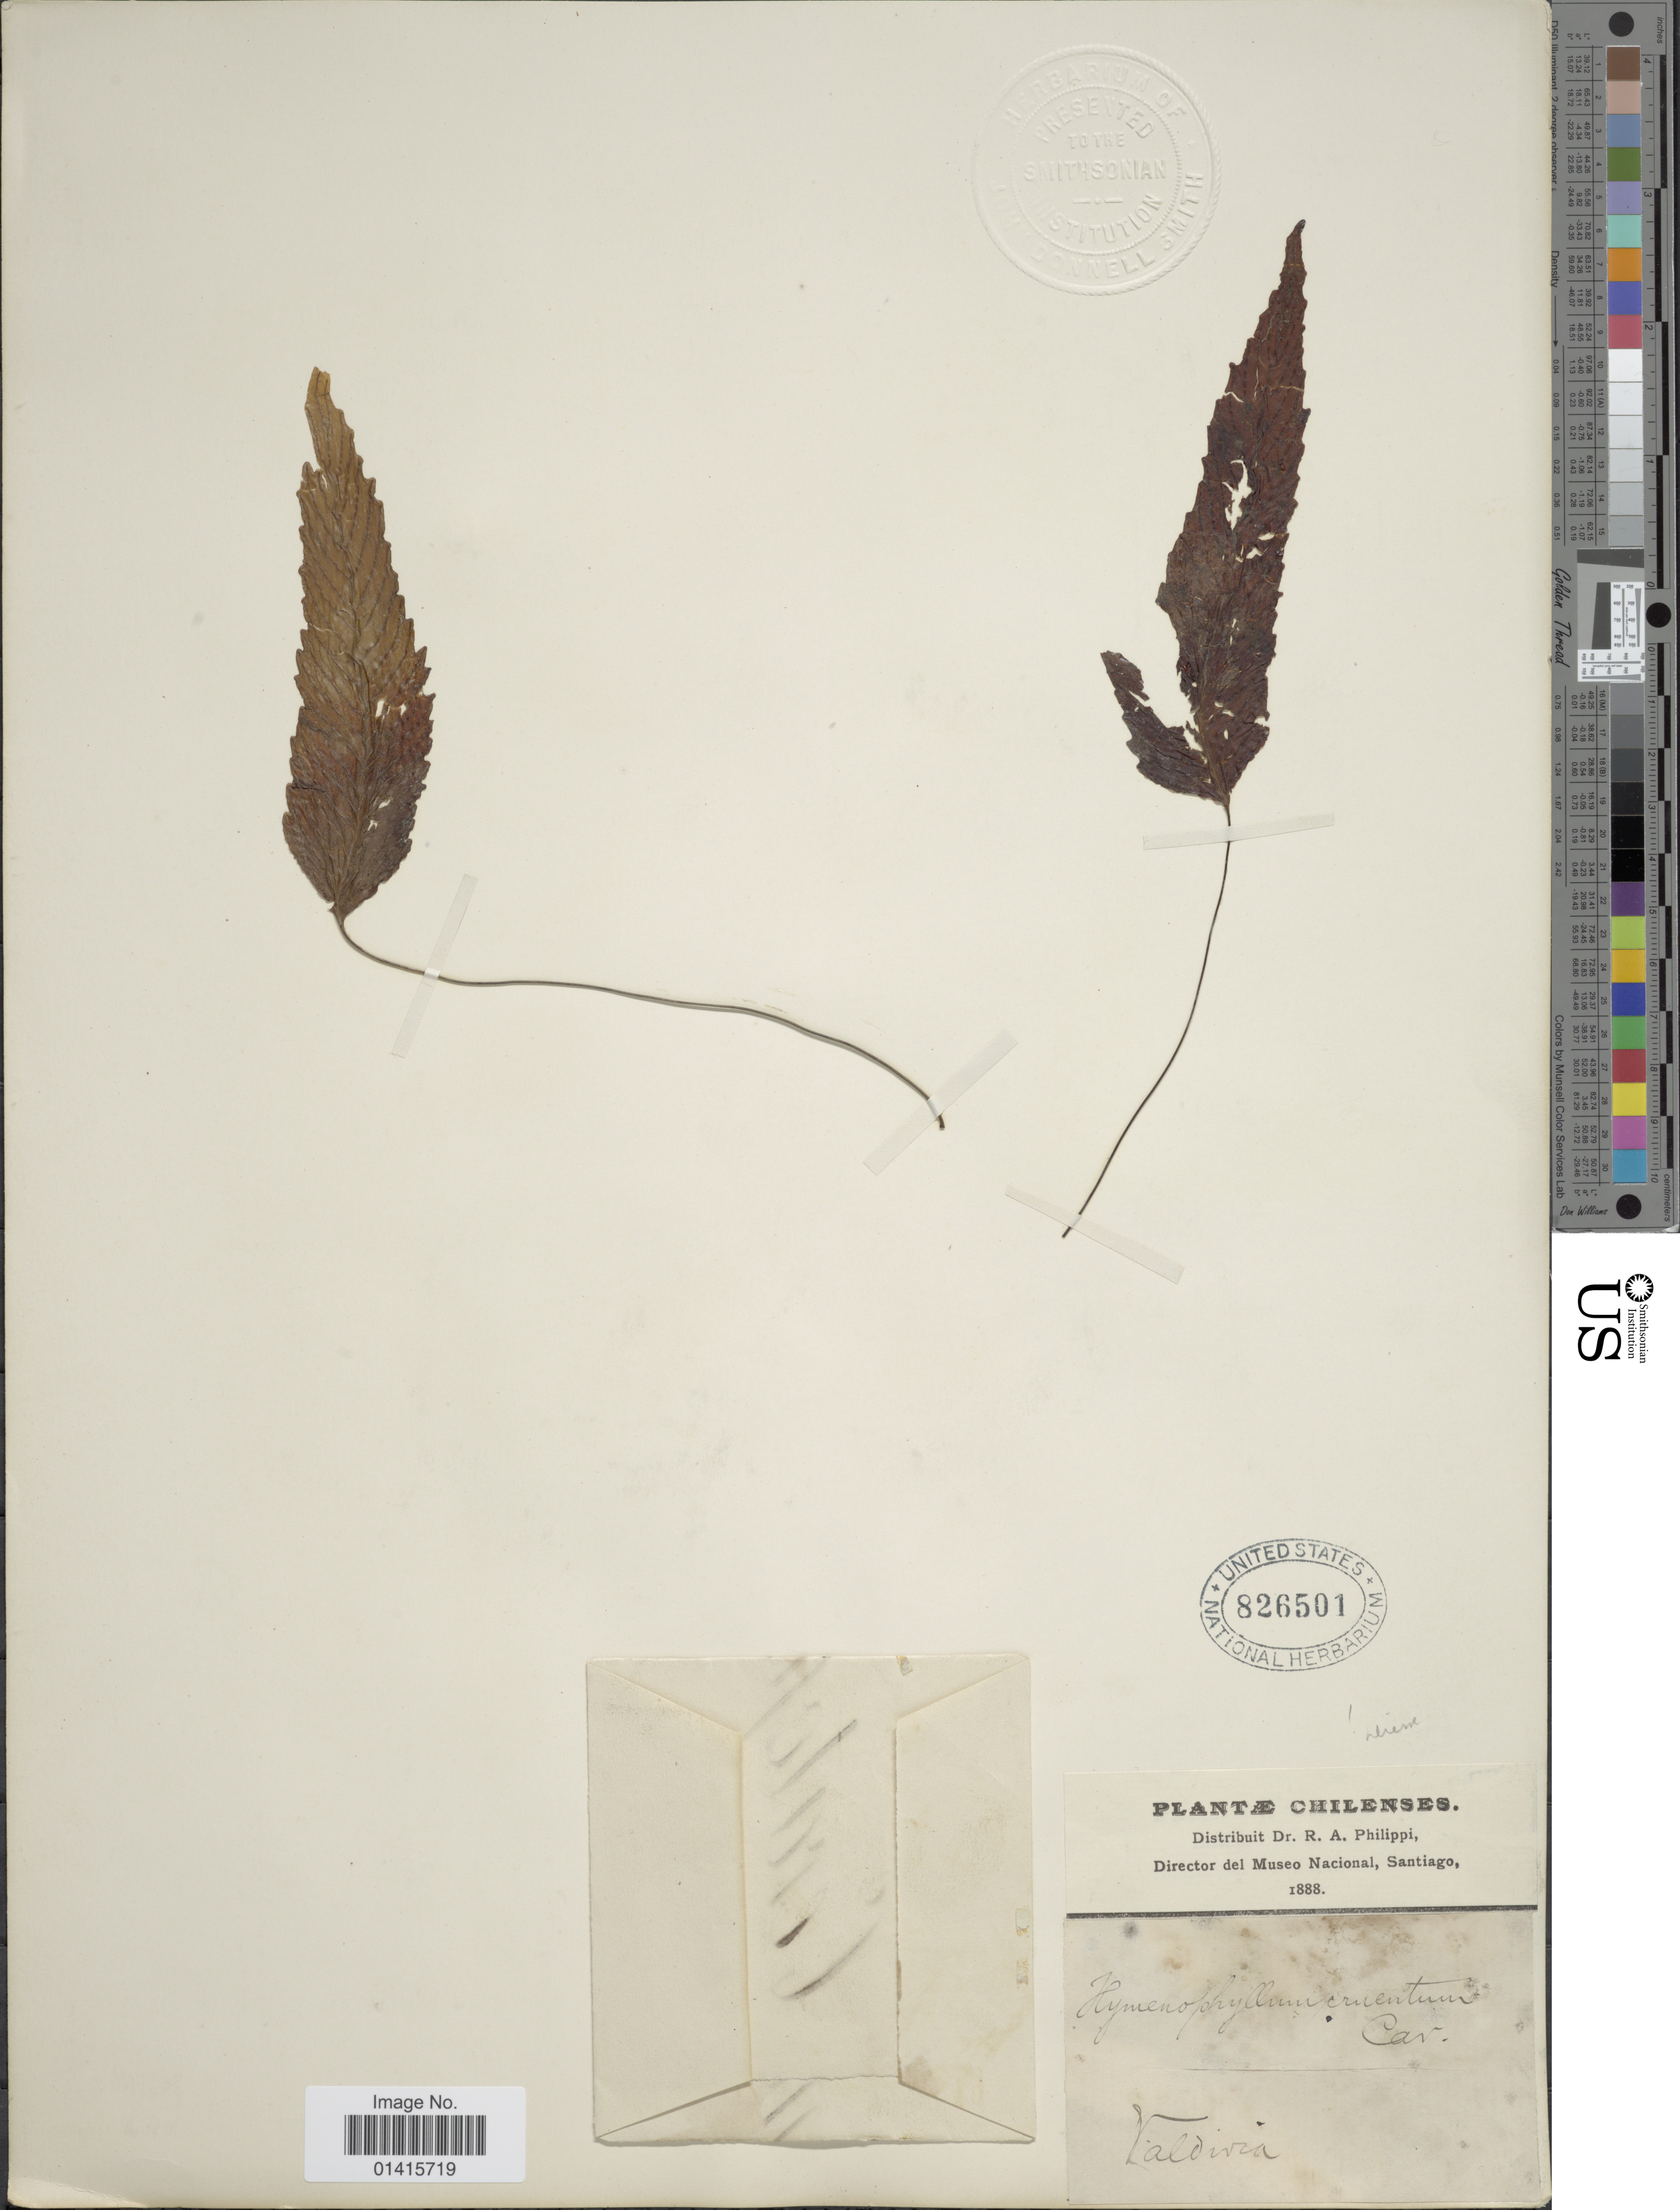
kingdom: Plantae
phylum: Tracheophyta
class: Polypodiopsida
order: Hymenophyllales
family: Hymenophyllaceae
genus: Hymenophyllum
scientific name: Hymenophyllum cruentum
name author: Cav.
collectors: R. A. Philippi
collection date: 1888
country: Chile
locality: Valdivia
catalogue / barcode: US 826501